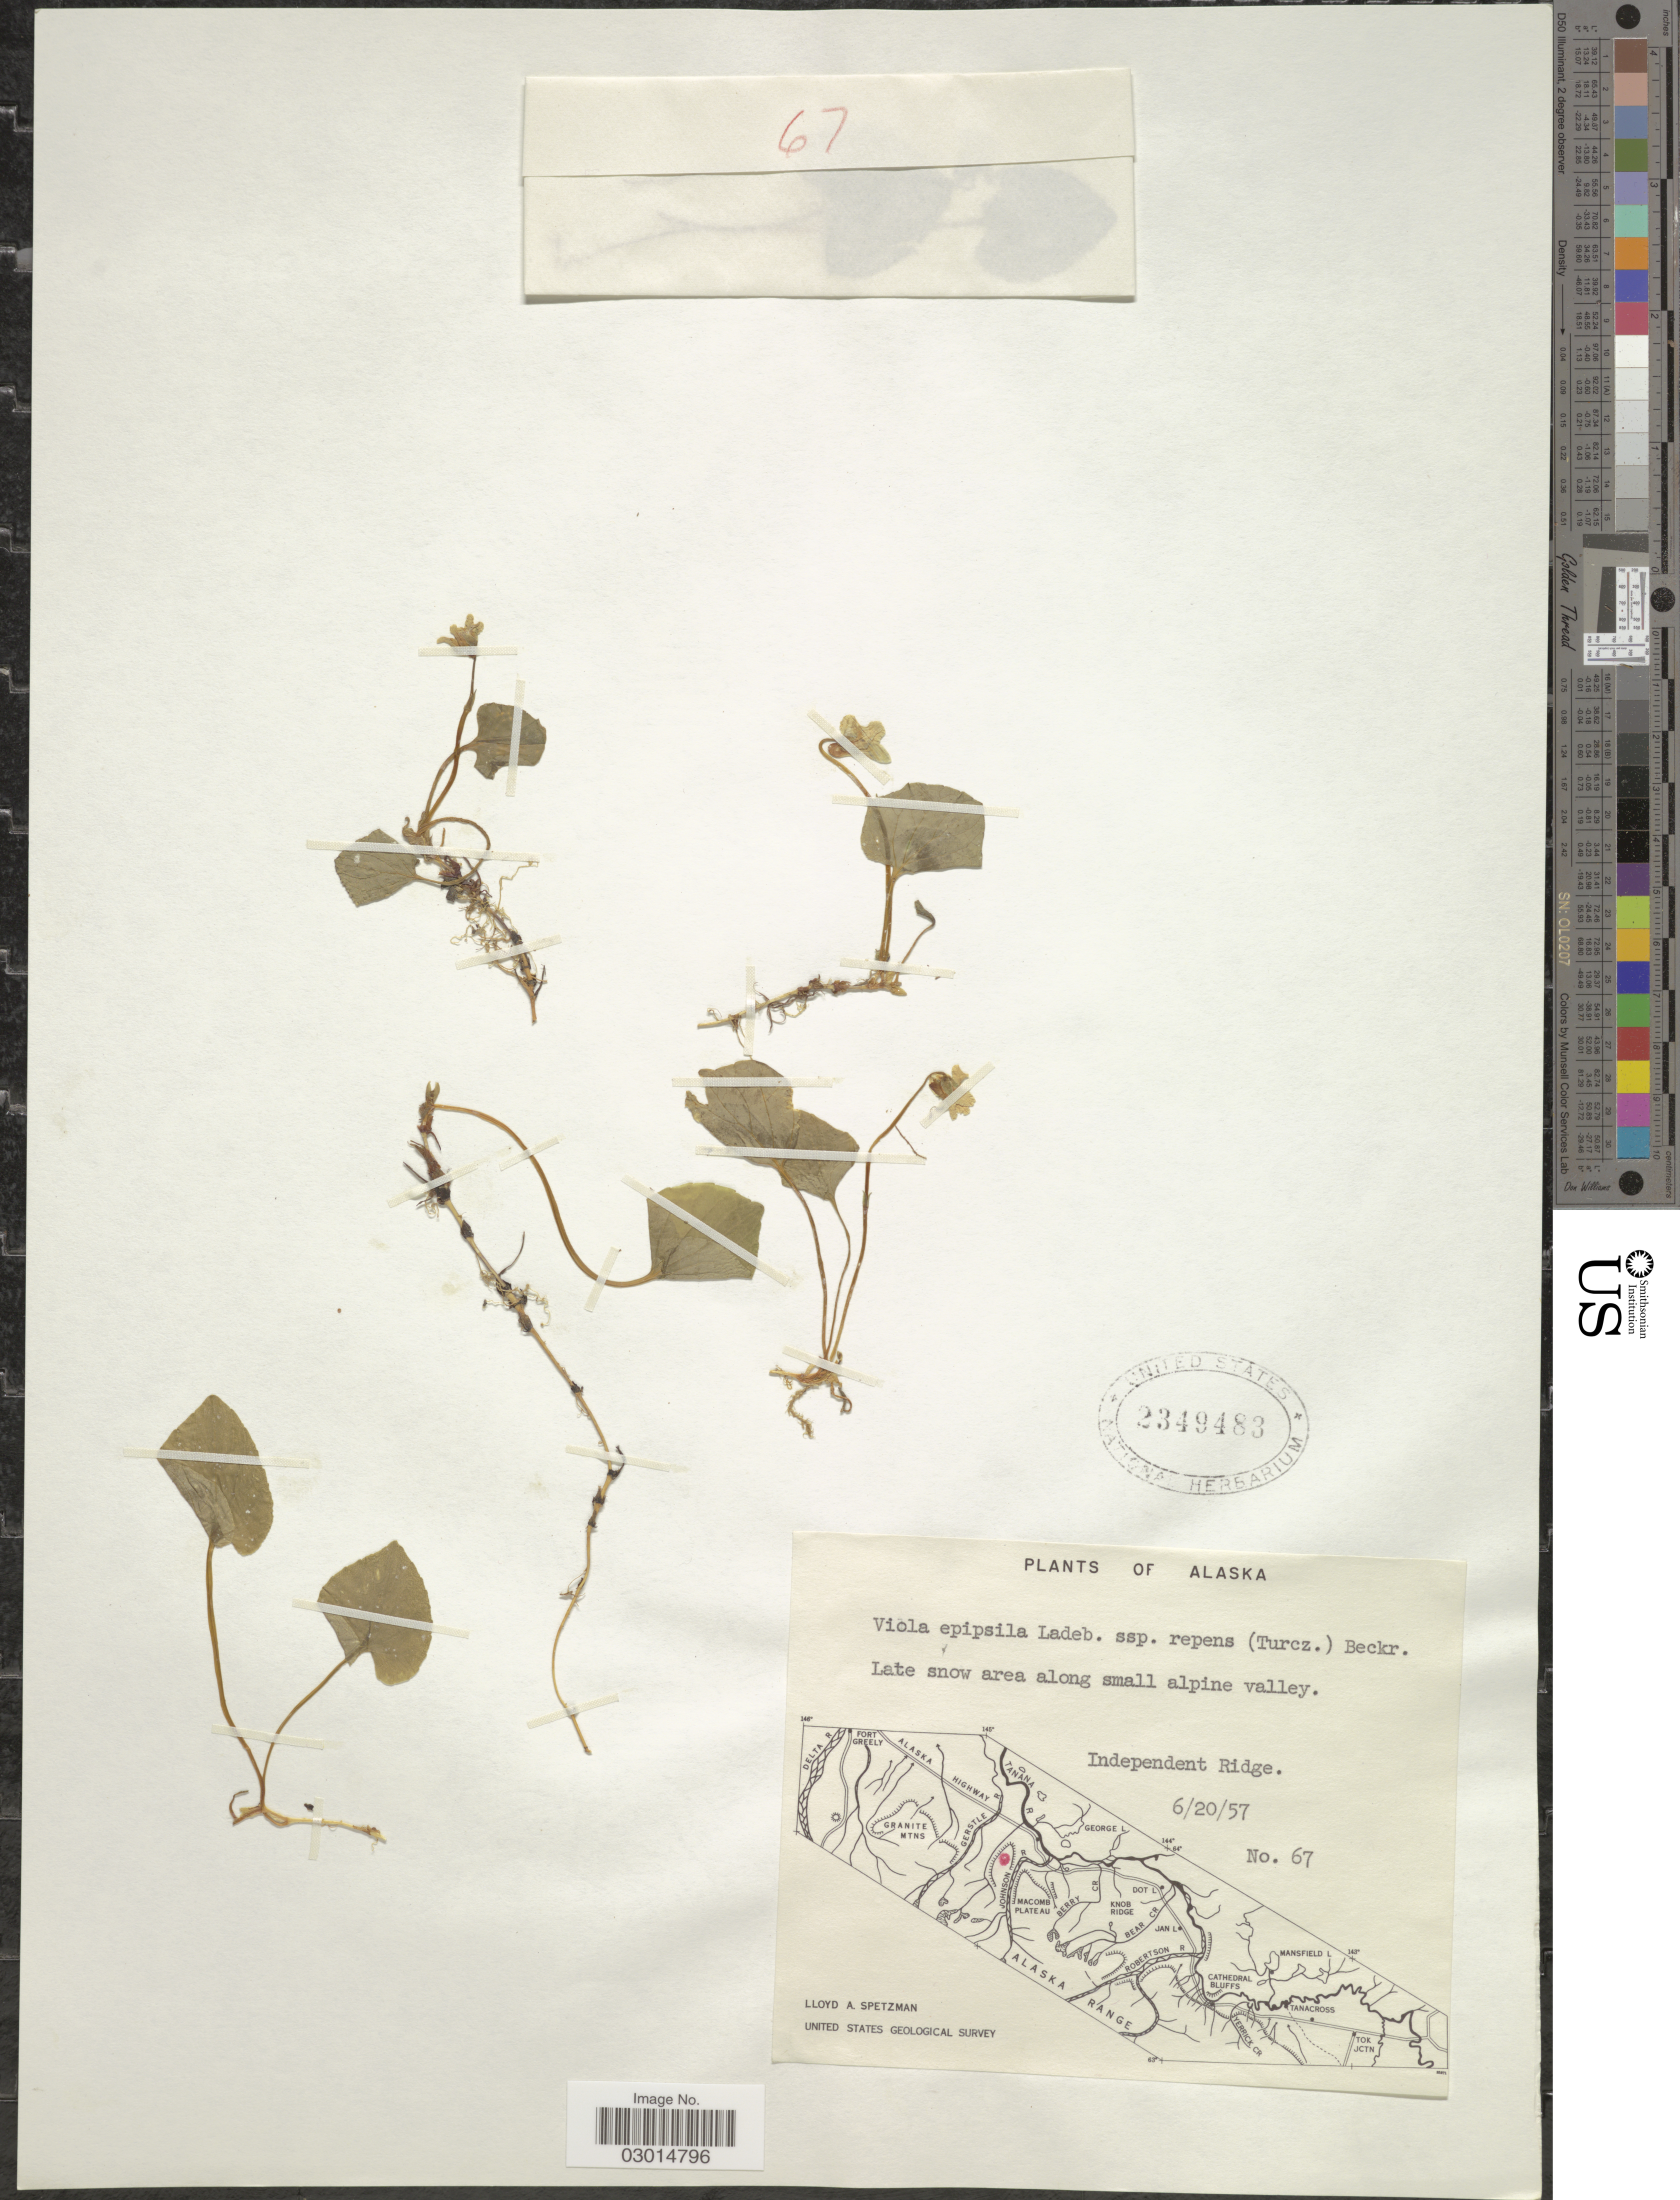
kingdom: Plantae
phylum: Tracheophyta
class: Magnoliopsida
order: Malpighiales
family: Violaceae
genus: Viola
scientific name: Viola epipsila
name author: Ledeb.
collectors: L. Spetzman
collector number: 67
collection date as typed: Transcribed d/m/y: 20/6/57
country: United States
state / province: Alaska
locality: Late snow area along small alpine valley. Independent Ridge.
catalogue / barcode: US 2349483